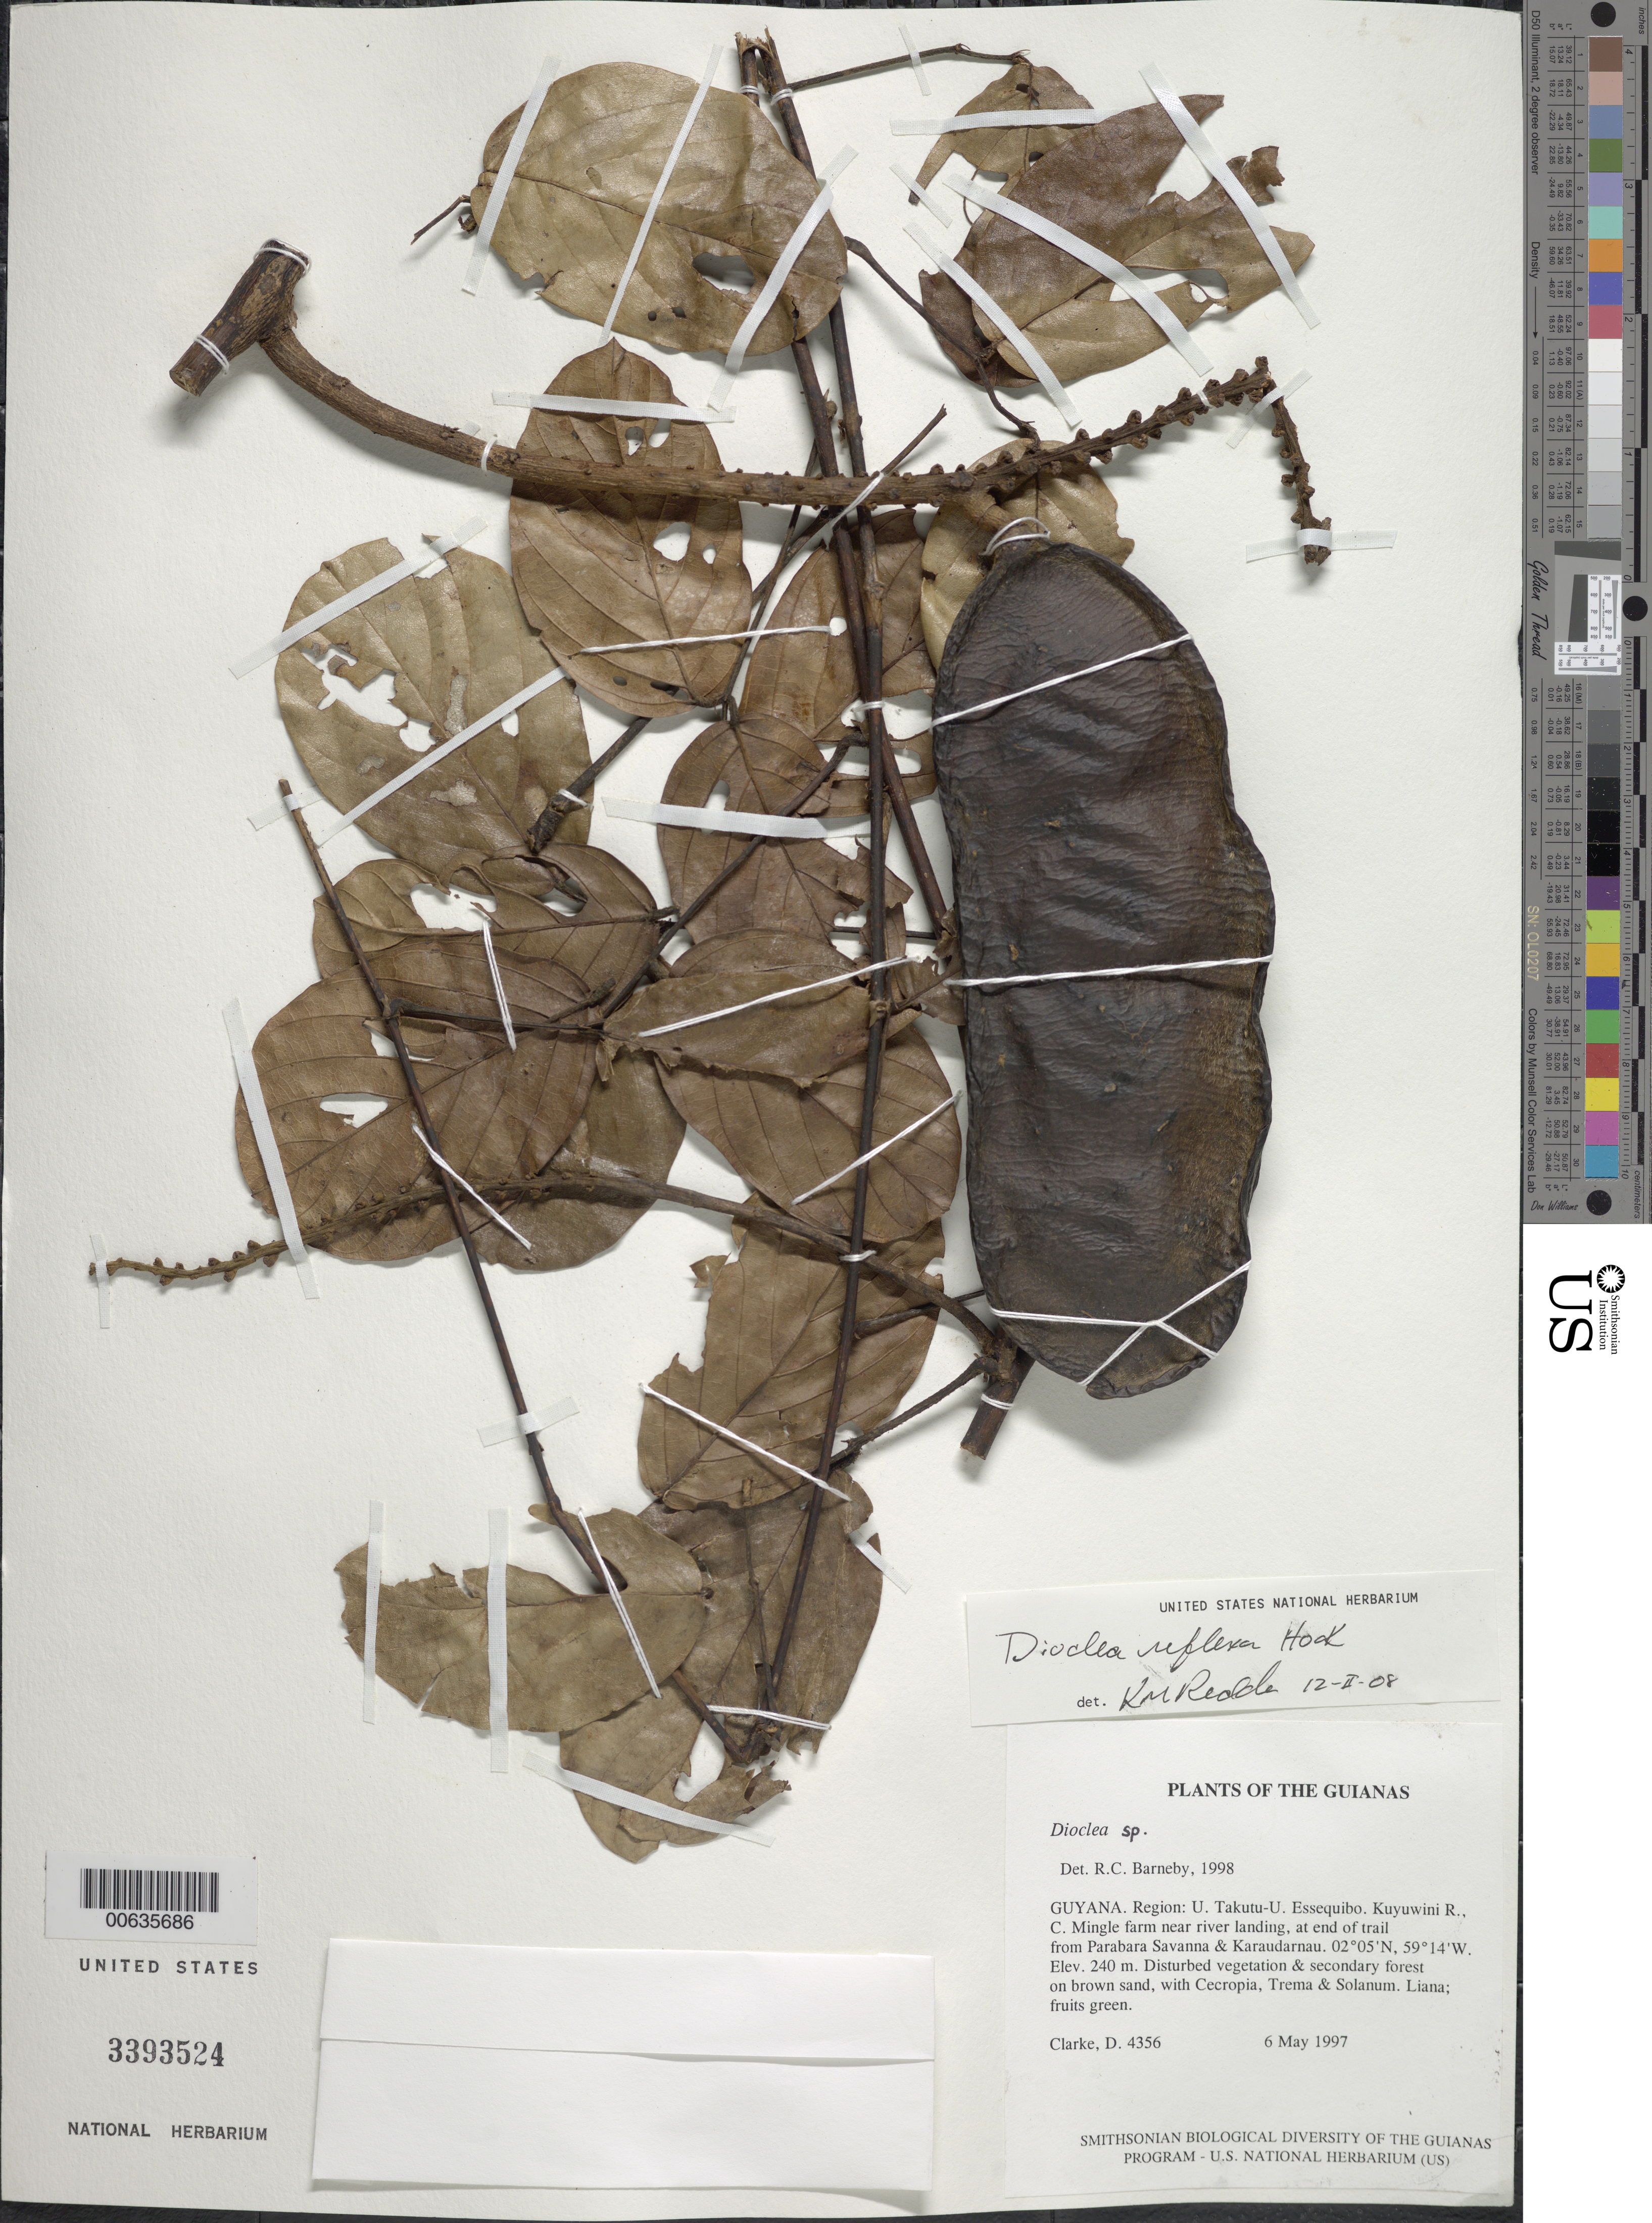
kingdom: Plantae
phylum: Tracheophyta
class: Magnoliopsida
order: Fabales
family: Fabaceae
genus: Macropsychanthus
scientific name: Macropsychanthus comosus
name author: (G. Mey.) L.P. Queiroz & Snak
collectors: H. D. Clarke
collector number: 4356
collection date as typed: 6 May 1997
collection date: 1997-05-06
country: Guyana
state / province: U. Takutu-U. Essequibo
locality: Kuyuwini R., C. Mingle farm near river landing, at end of trail from Parabara Savanna & Karaudarnau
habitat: Disturbed vegetation & secondary forest on brown sand, with Cecropia, Trema & Solanum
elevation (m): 240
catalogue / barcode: US 3393524